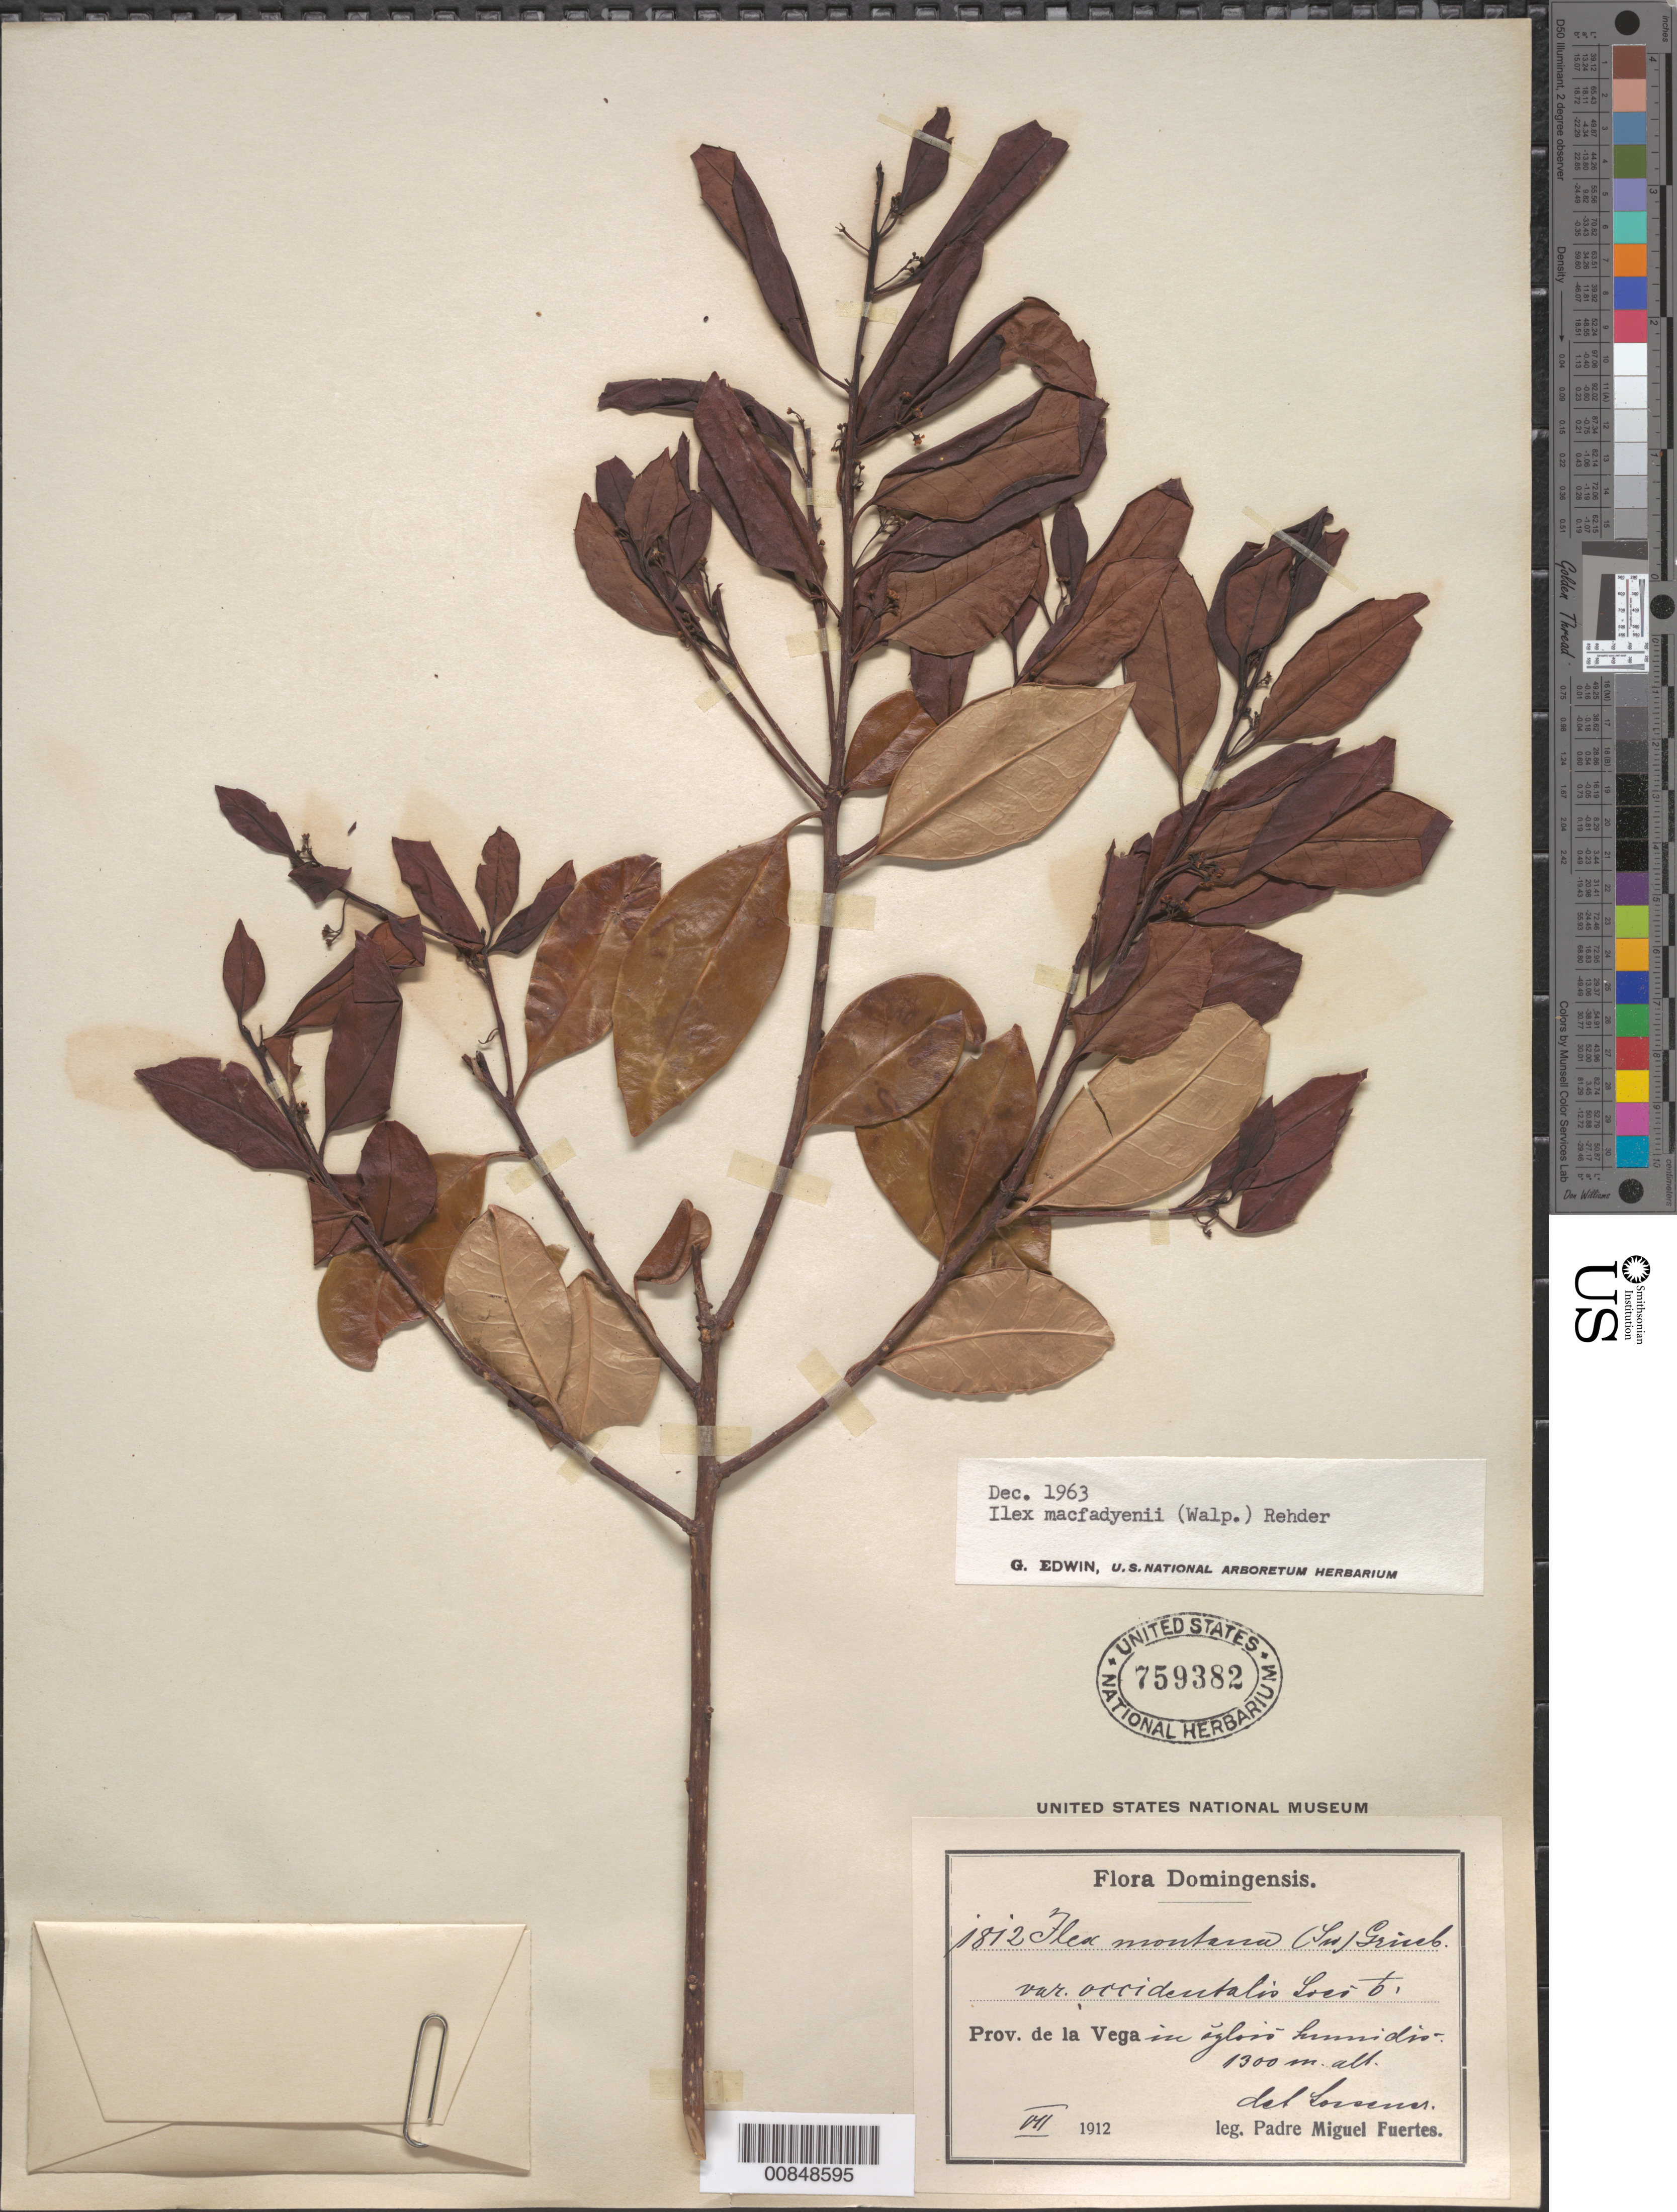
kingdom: Plantae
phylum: Tracheophyta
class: Magnoliopsida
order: Aquifoliales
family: Aquifoliaceae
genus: Ilex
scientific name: Ilex macfadyenii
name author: Rehder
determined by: Edwin, G.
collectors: M. D. Fuertes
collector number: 1812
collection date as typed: Jul 1912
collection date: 1912-07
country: Dominican Republic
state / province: La Vega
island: Hispaniola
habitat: In sylvis humidis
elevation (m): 1300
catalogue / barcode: US 759382